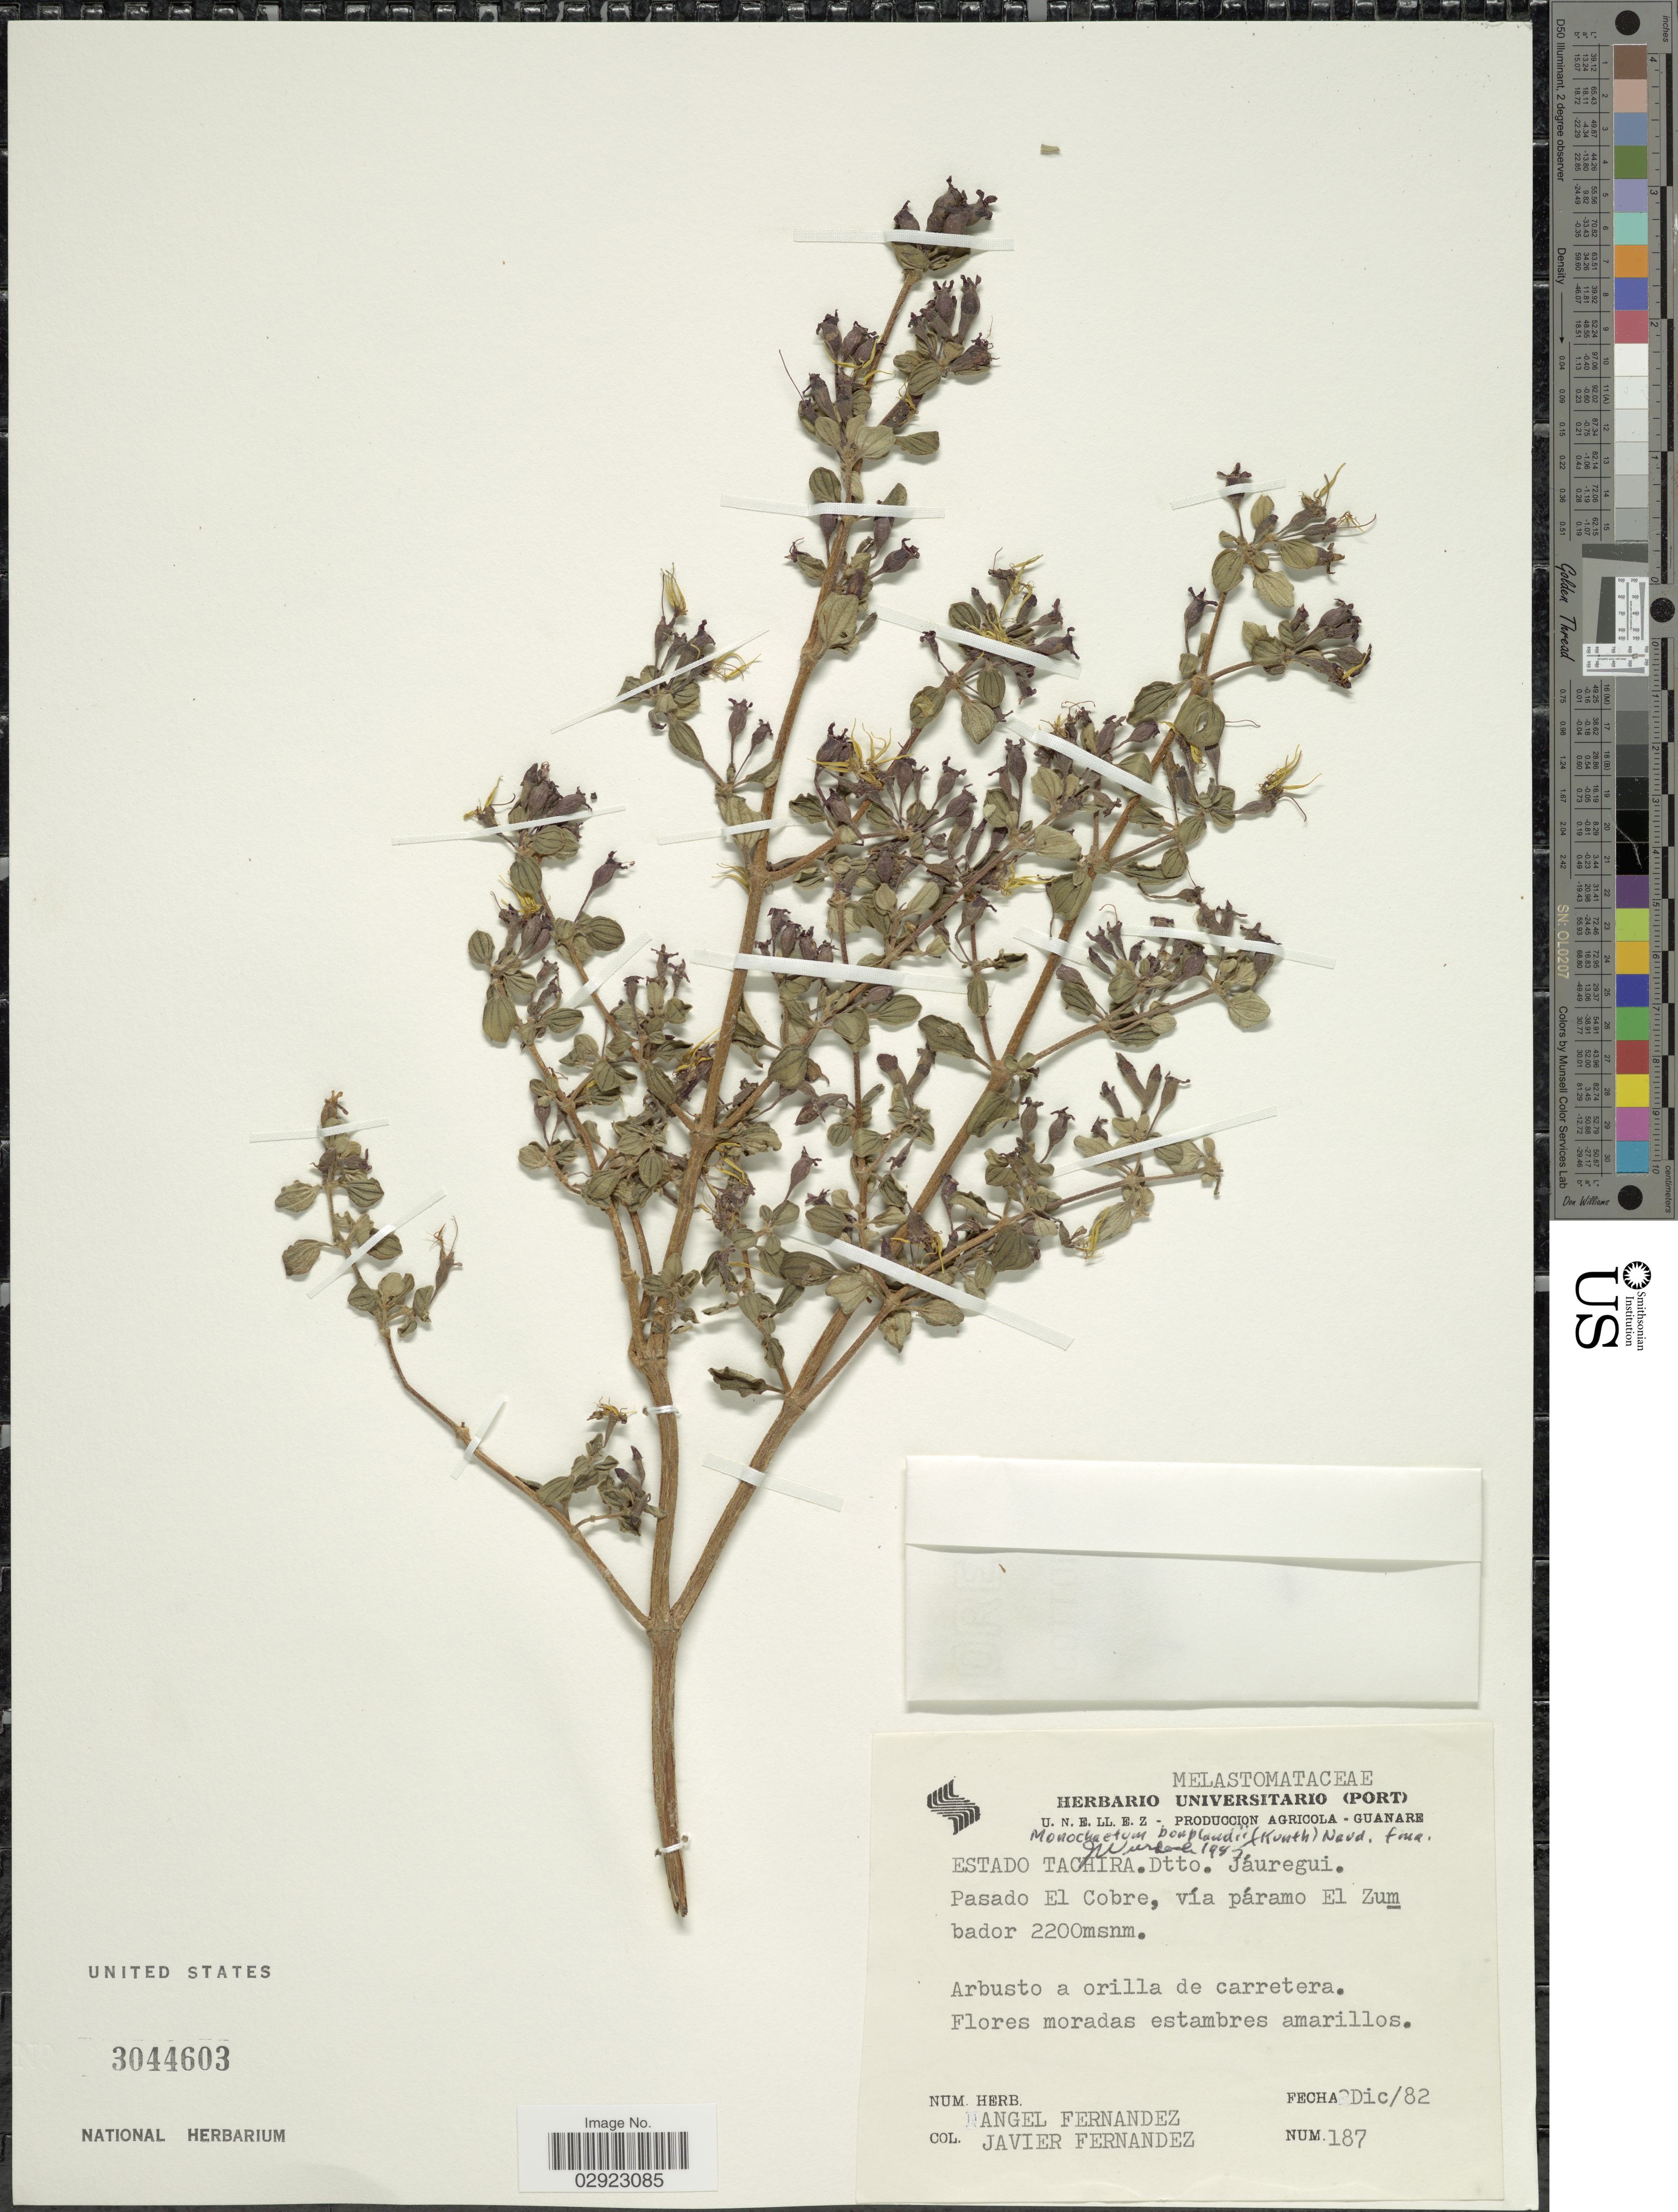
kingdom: Plantae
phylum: Tracheophyta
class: Magnoliopsida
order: Myrtales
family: Melastomataceae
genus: Monochaetum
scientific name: Monochaetum bonplandii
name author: (Kunth) Naudin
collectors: Á. Fernández & J. Fernández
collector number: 187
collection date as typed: Transcribed d/m/y: 2/12/82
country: Venezuela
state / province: Tachira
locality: Dtto. Jáuregui. Pasado El Cobre, vía páramo El Zumbador.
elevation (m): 2200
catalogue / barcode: US 3044603